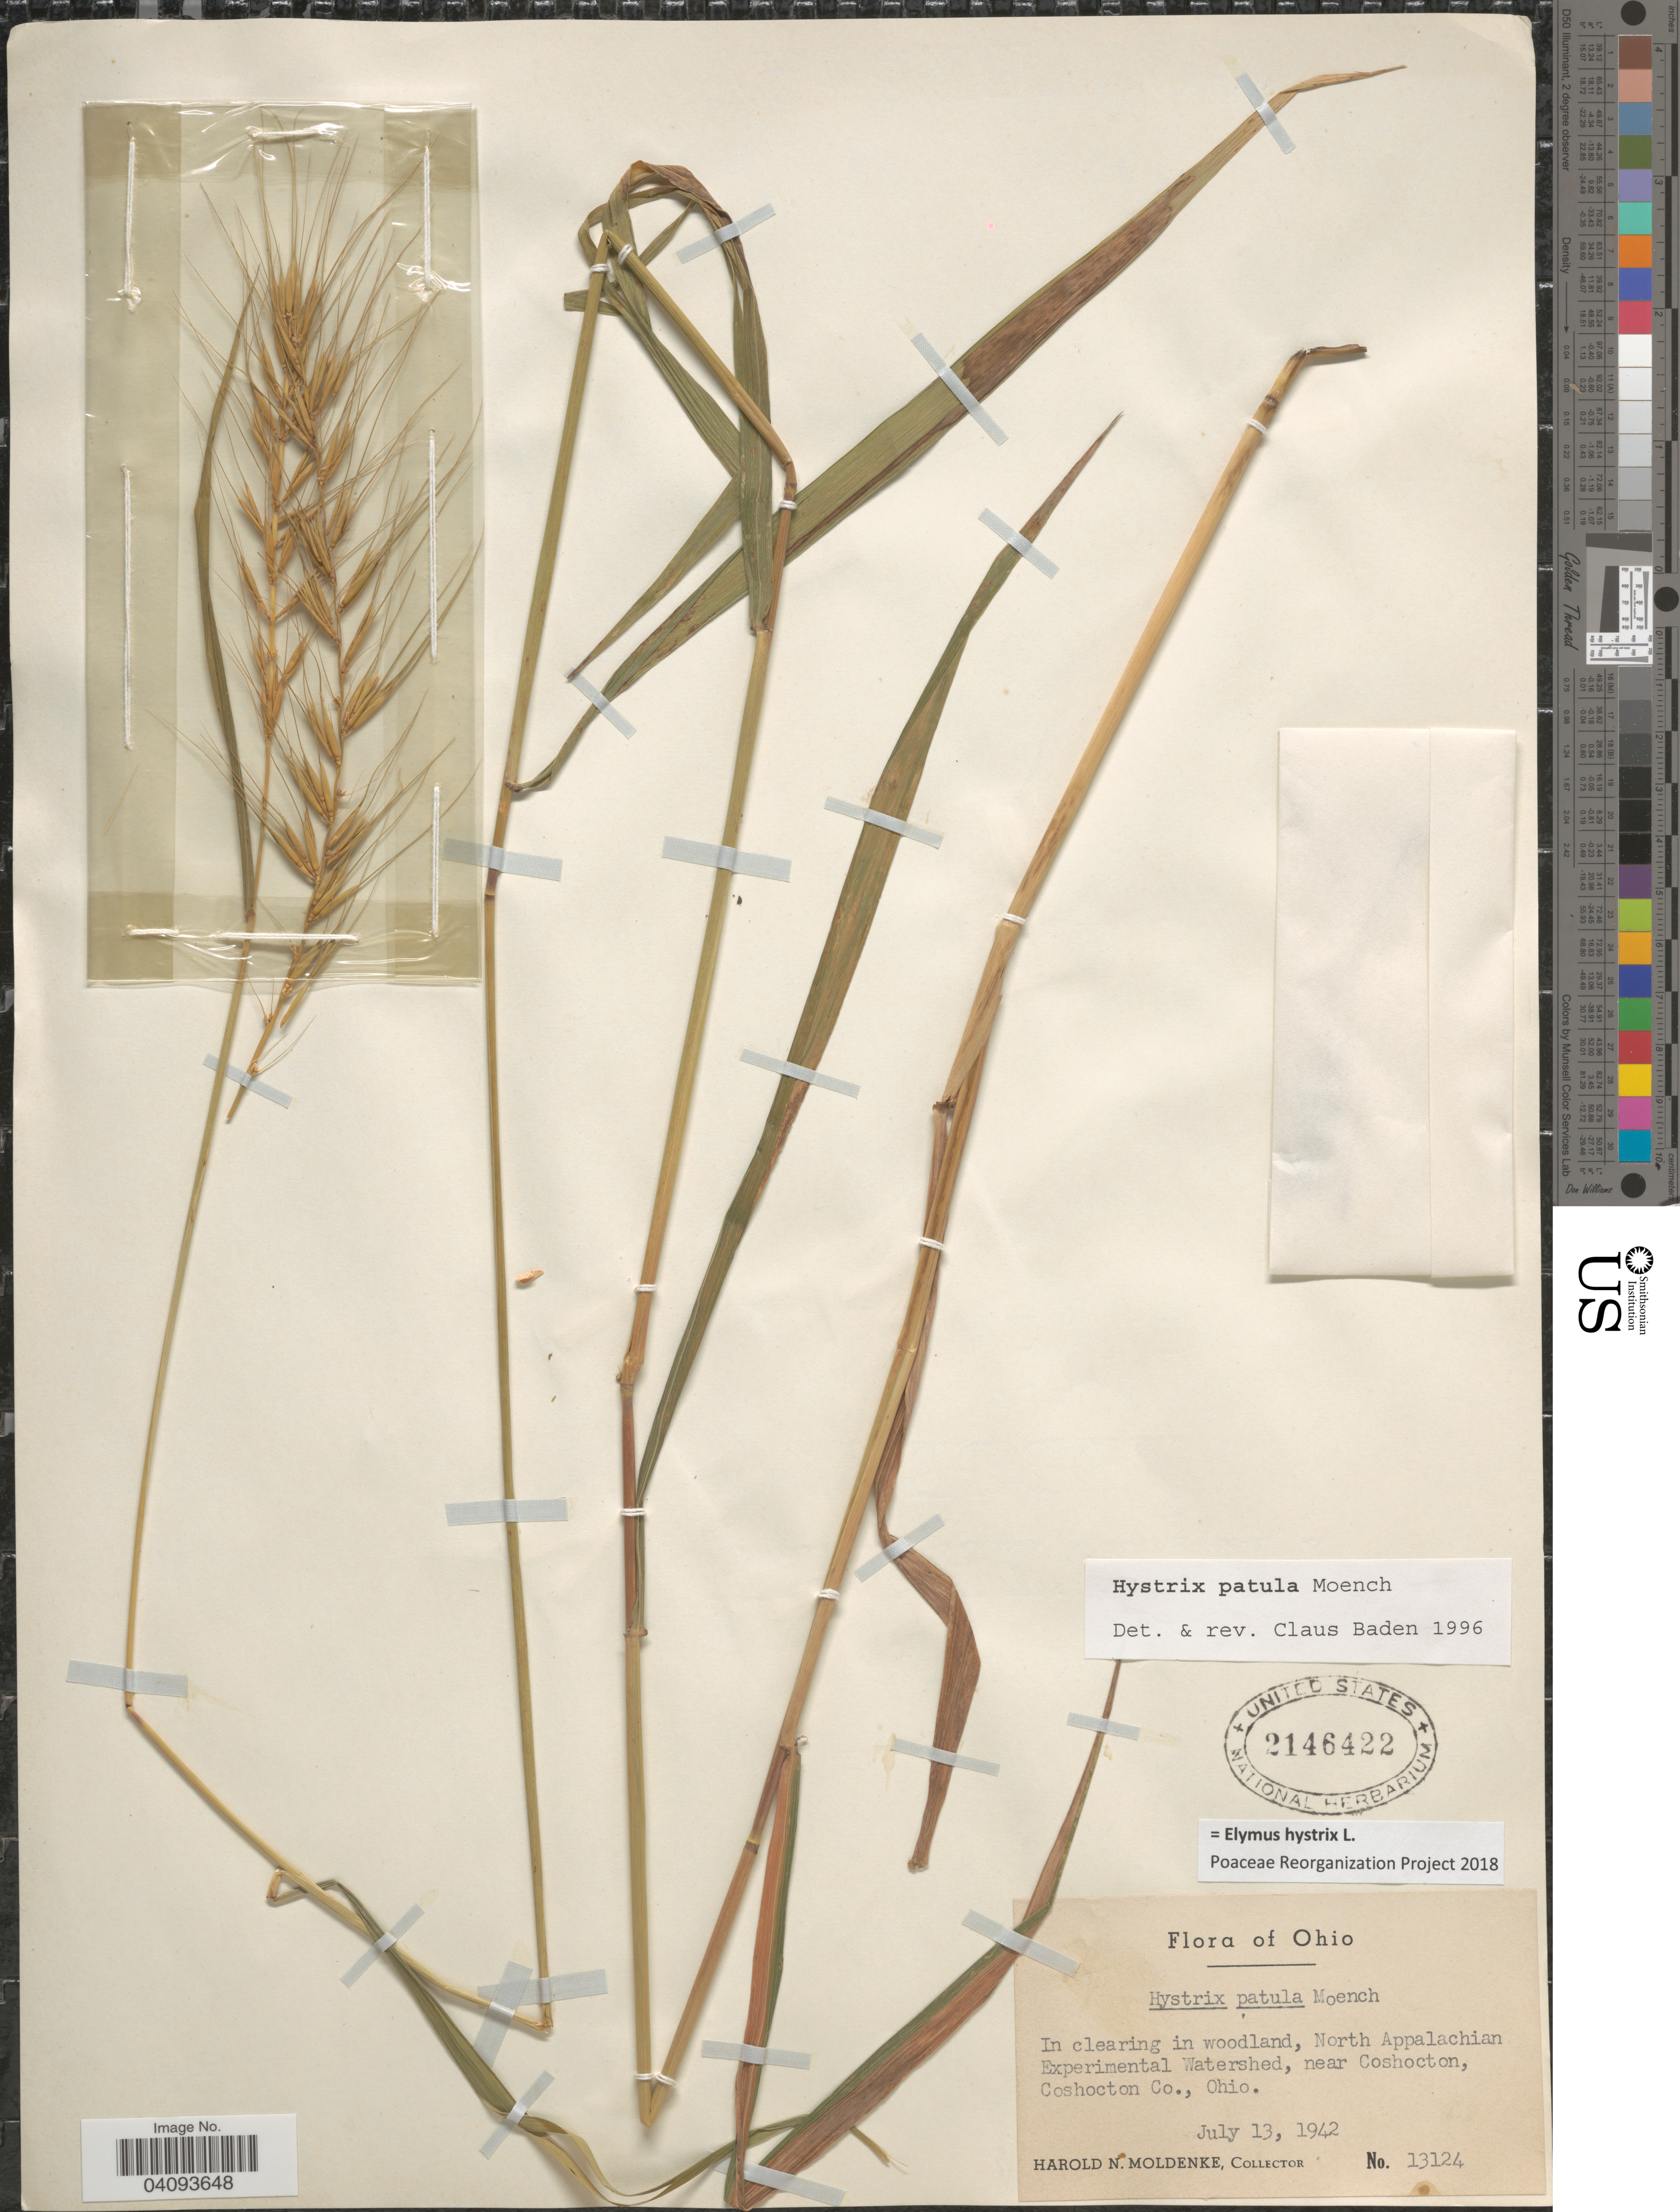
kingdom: Plantae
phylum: Tracheophyta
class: Liliopsida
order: Poales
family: Poaceae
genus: Elymus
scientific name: Elymus hystrix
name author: L.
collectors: H. N. Moldenke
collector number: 13124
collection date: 1942-07-13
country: United States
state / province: Ohio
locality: In clearing in woodland, North Appalachian Experimental Watershed, near Coshocton, Coshocton Co.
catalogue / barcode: US 2146422